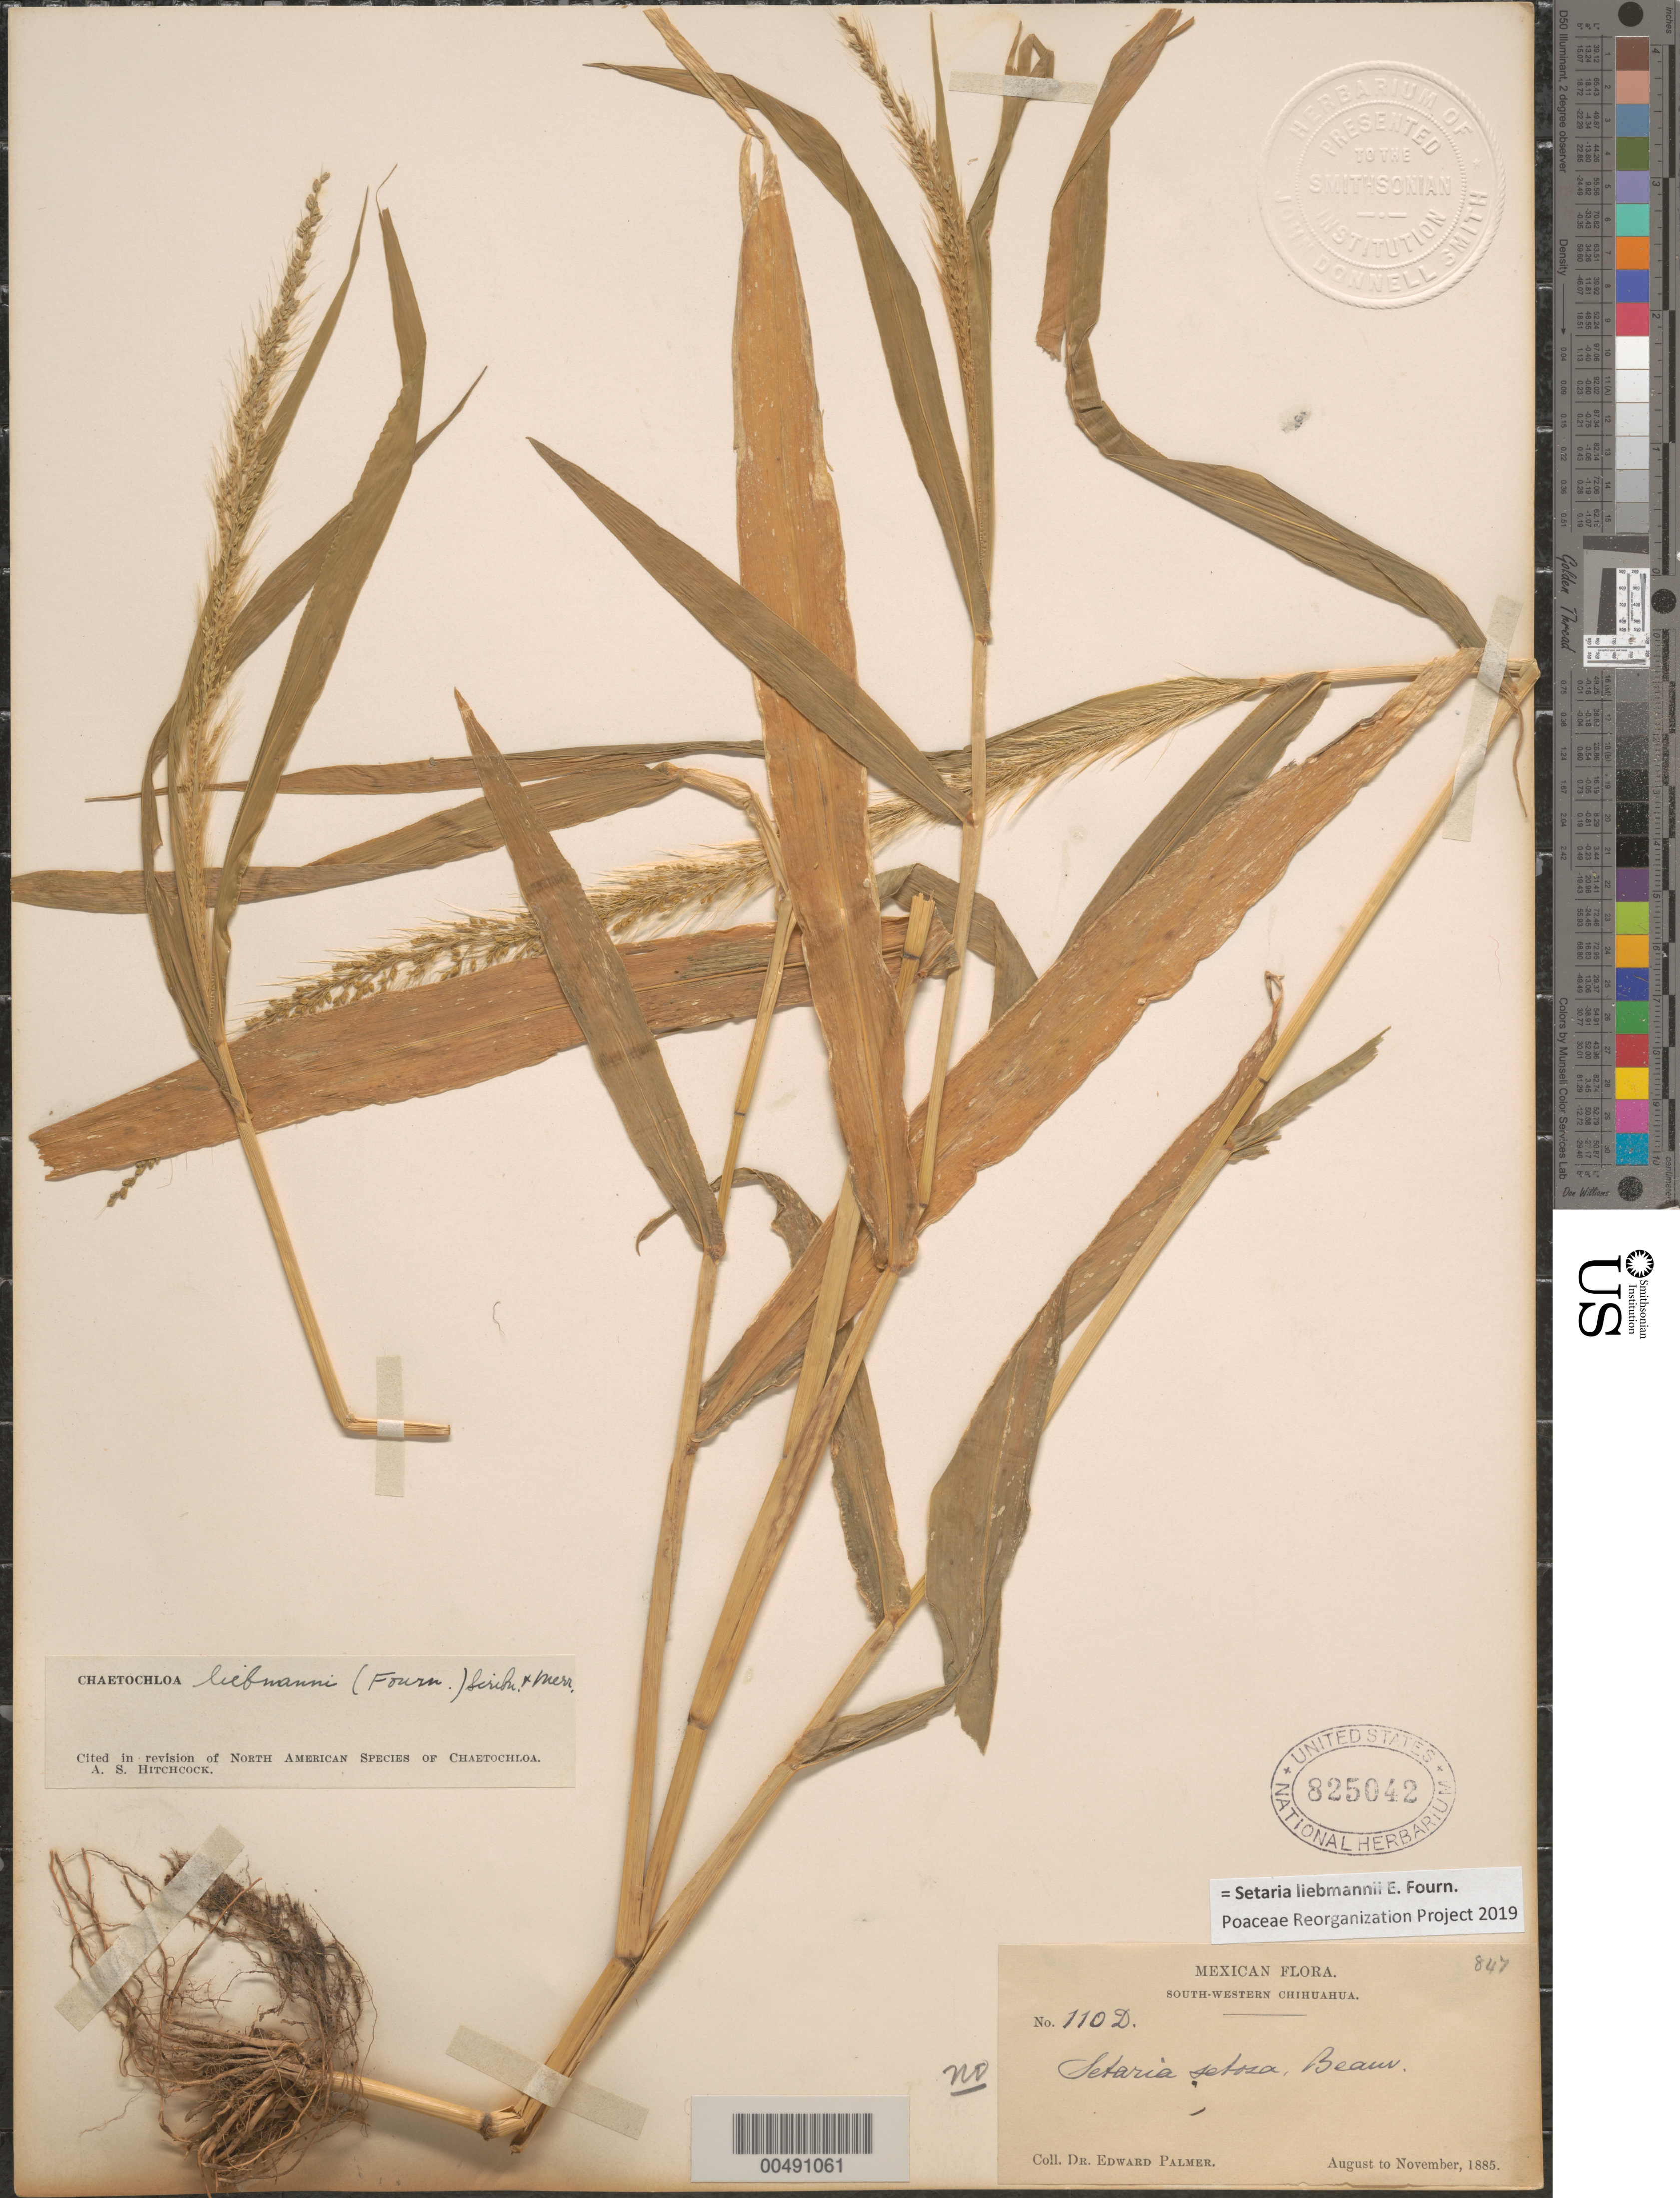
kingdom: Plantae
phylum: Tracheophyta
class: Liliopsida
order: Poales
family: Poaceae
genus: Setaria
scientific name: Setaria liebmannii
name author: E. Fourn.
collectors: E. Palmer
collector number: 110D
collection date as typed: Aug 1885 to Nov 1885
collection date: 1885-08/1885-11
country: Mexico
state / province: Chihuahua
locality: South-western Chihuahua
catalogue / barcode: US 825042